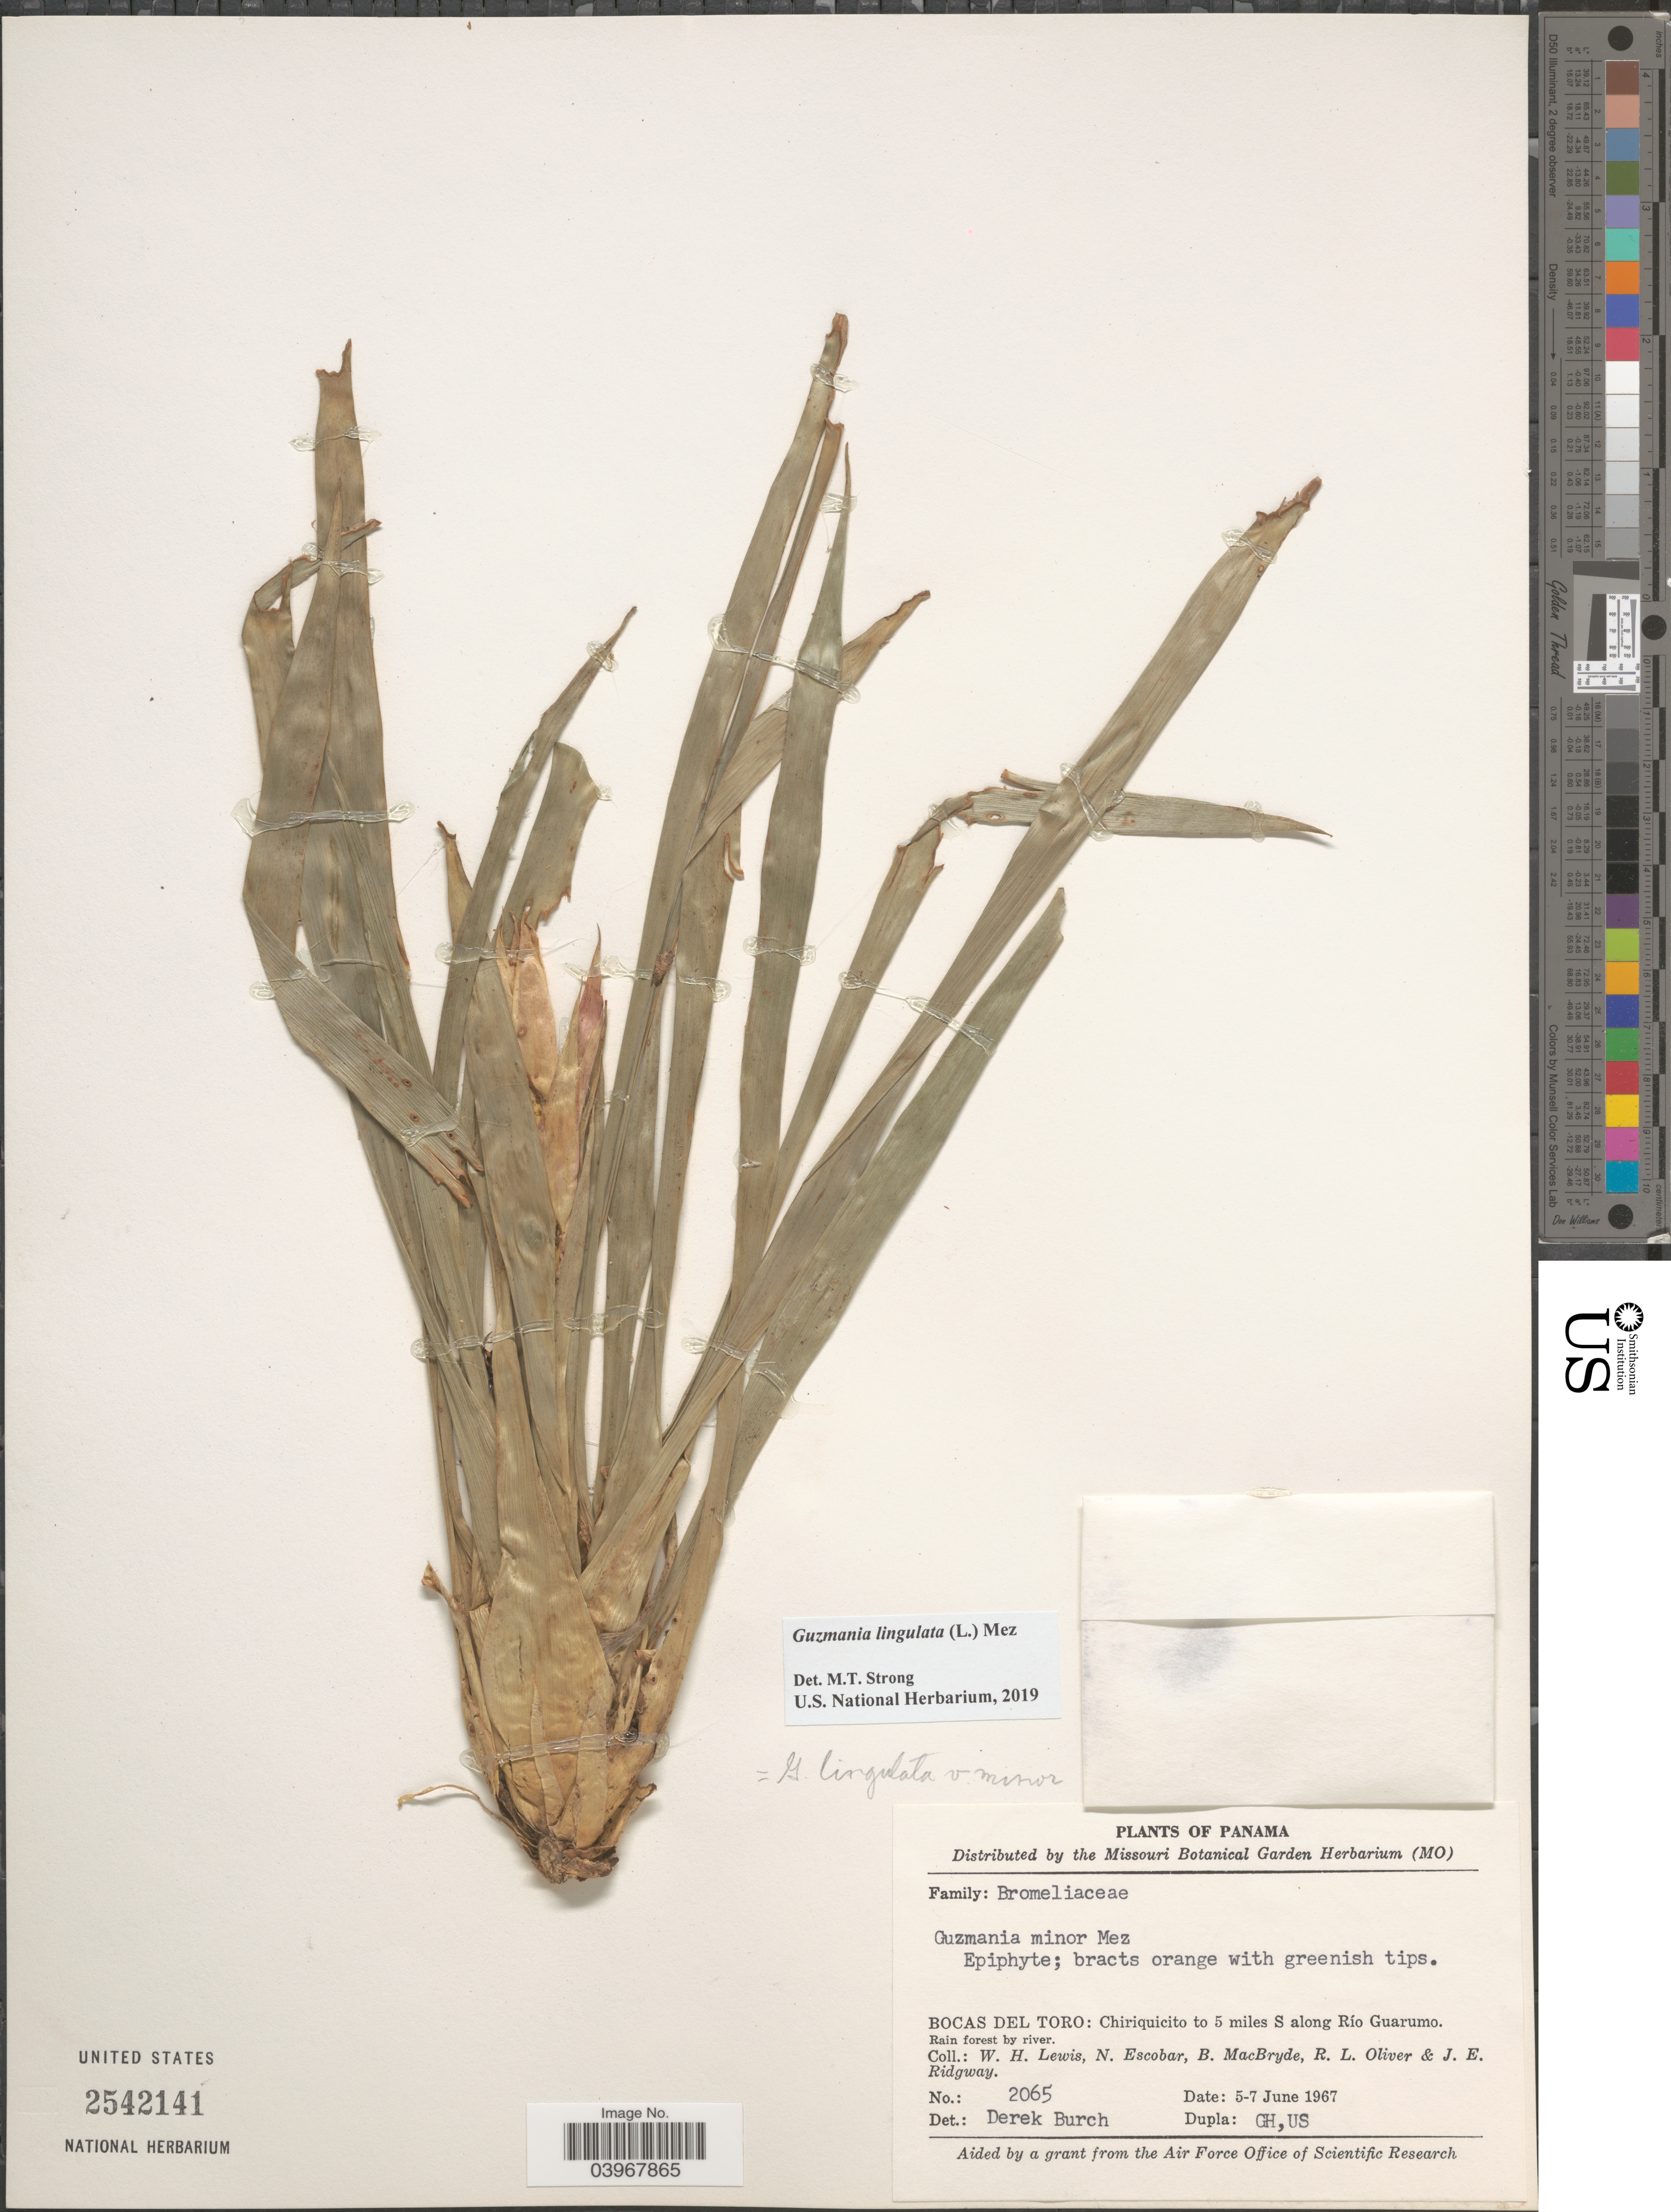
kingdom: Plantae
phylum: Tracheophyta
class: Liliopsida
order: Poales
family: Bromeliaceae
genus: Guzmania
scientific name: Guzmania lingulata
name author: (L.) Mez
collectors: W. H. Lewis, N. Escobar, B. MacBryde, R. Oliver & J. Ridgway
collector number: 2065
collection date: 1967-06-05/1967-06-07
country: Panama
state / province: Bocas del Toro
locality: Chiriquicito to 5 miles S along Río Guarumo.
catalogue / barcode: US 2542141